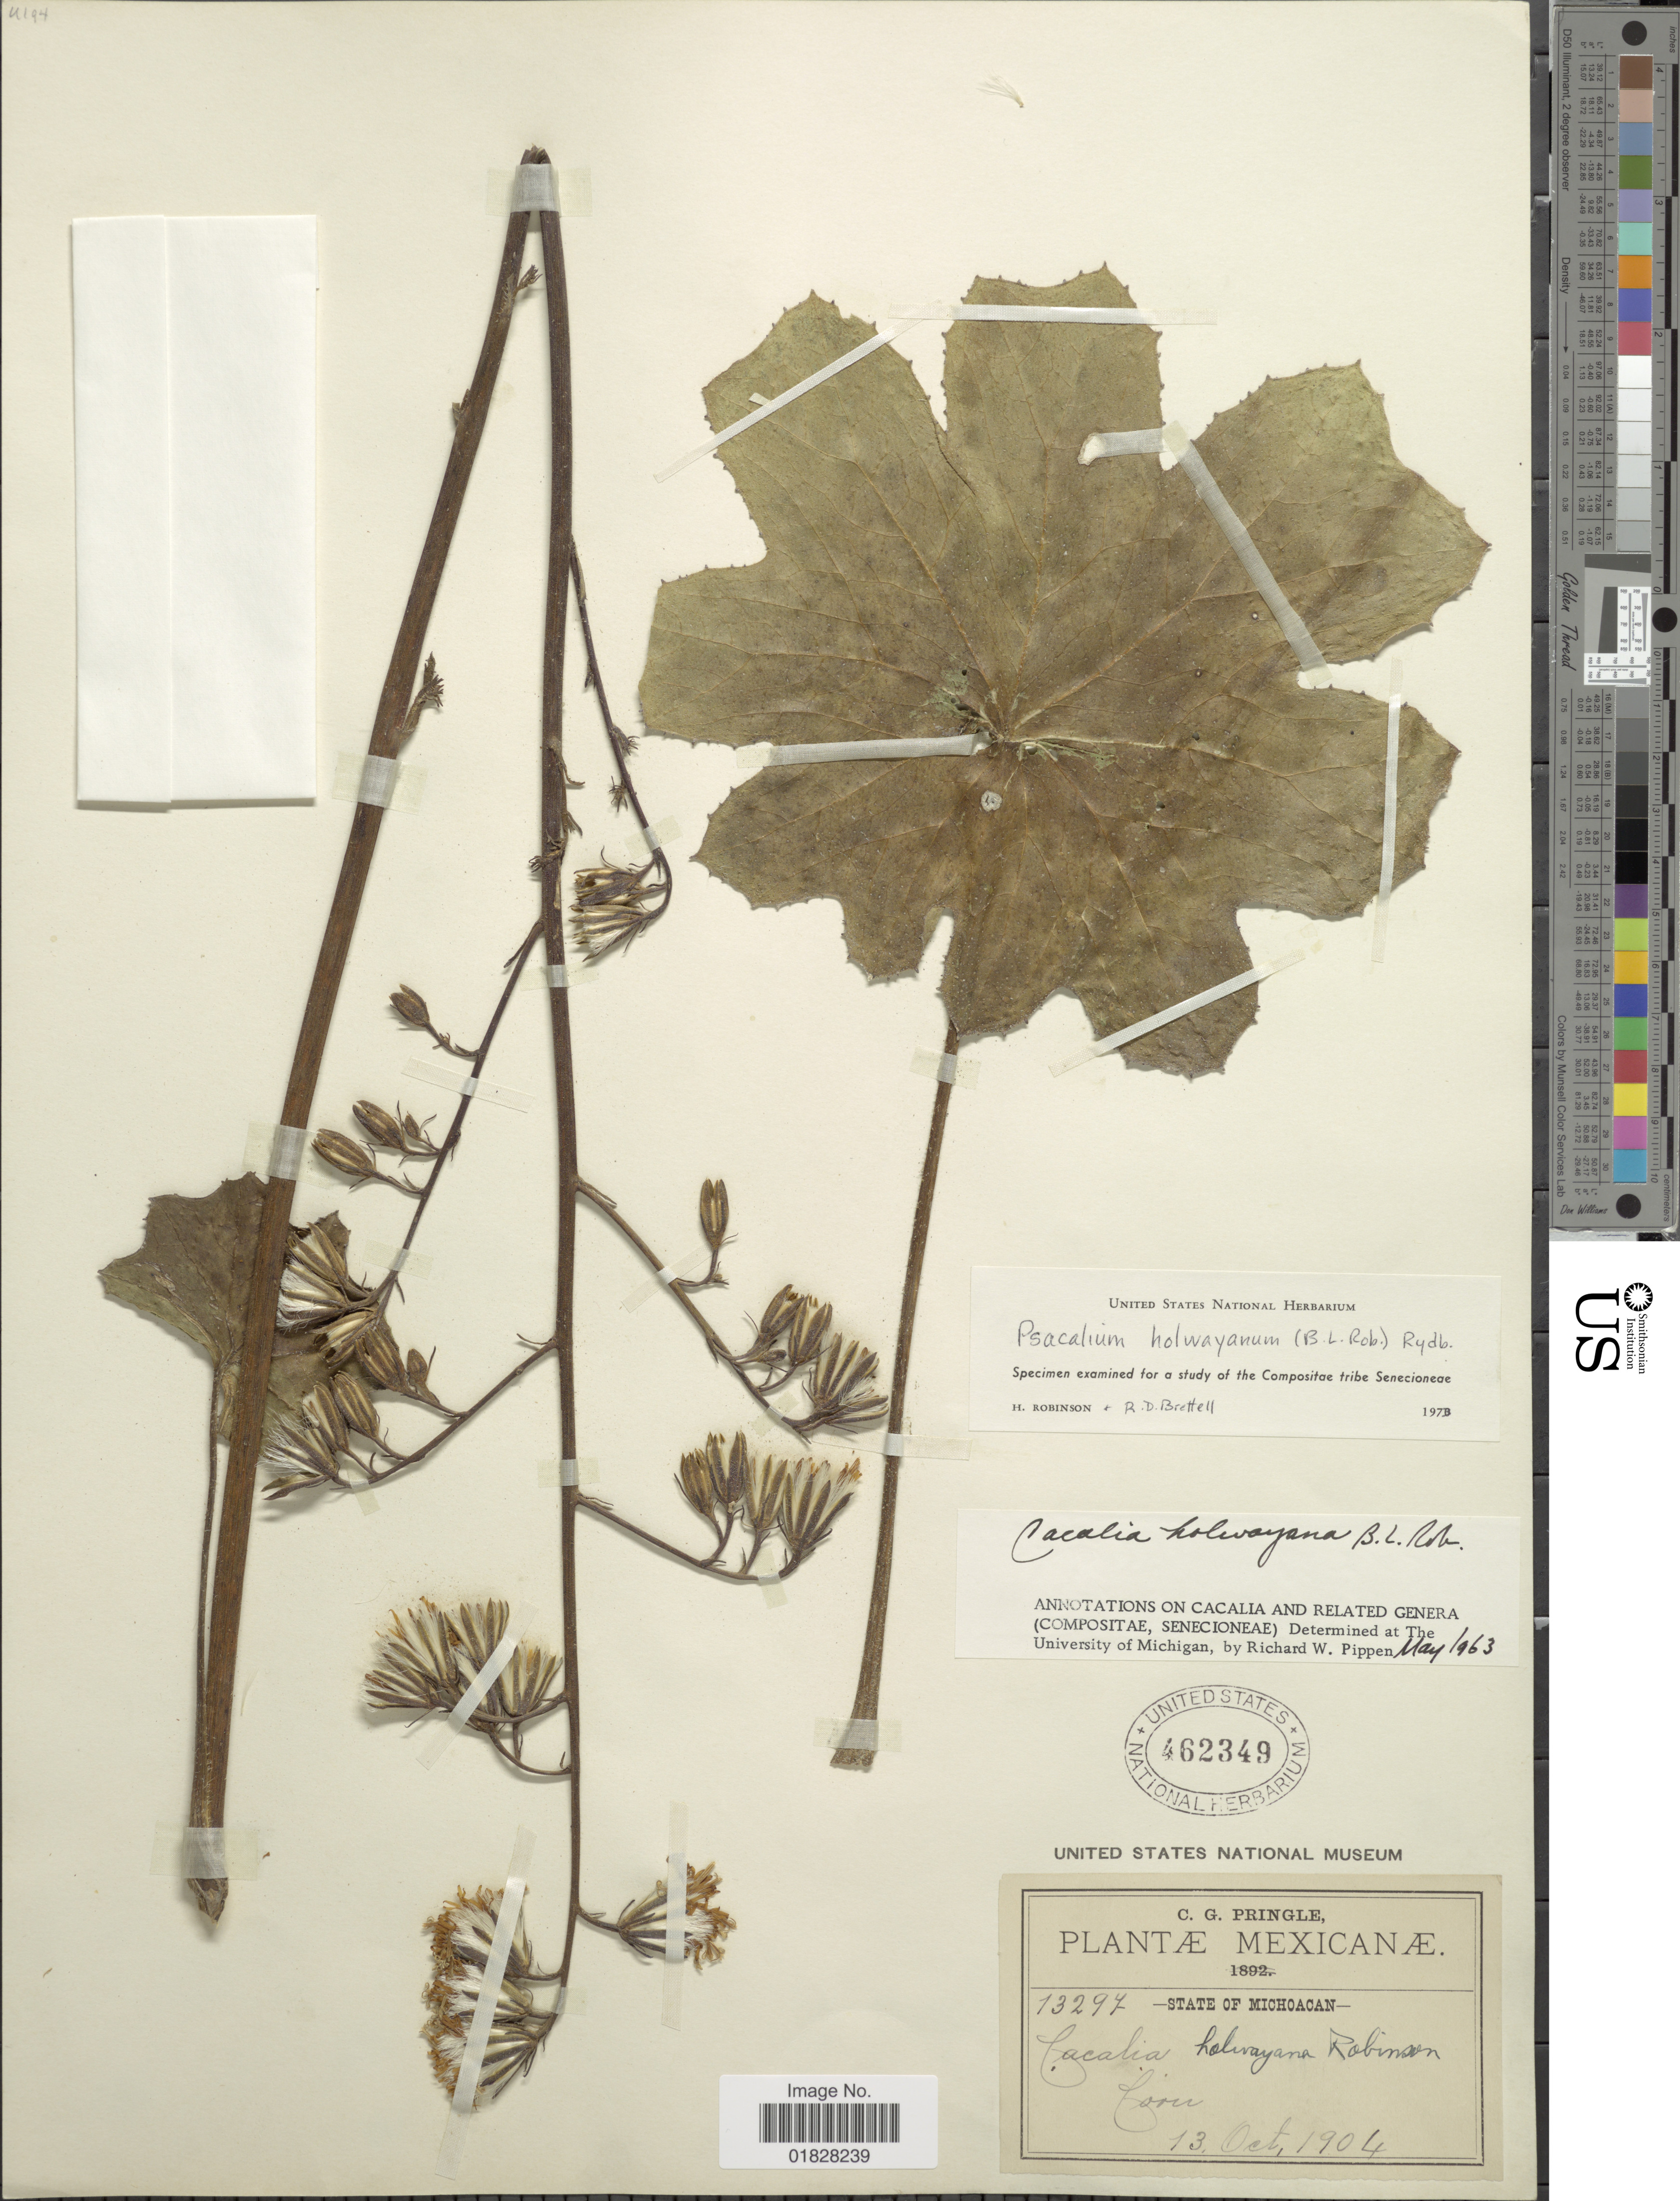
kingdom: Plantae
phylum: Tracheophyta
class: Magnoliopsida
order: Asterales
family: Asteraceae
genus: Psacalium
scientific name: Psacalium holwayana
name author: (B.L. Rob.) Rydb.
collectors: C. G. Pringle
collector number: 13297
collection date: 1904-10-13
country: Mexico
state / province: Michoacán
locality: State of Michoacan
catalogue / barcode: US 462349